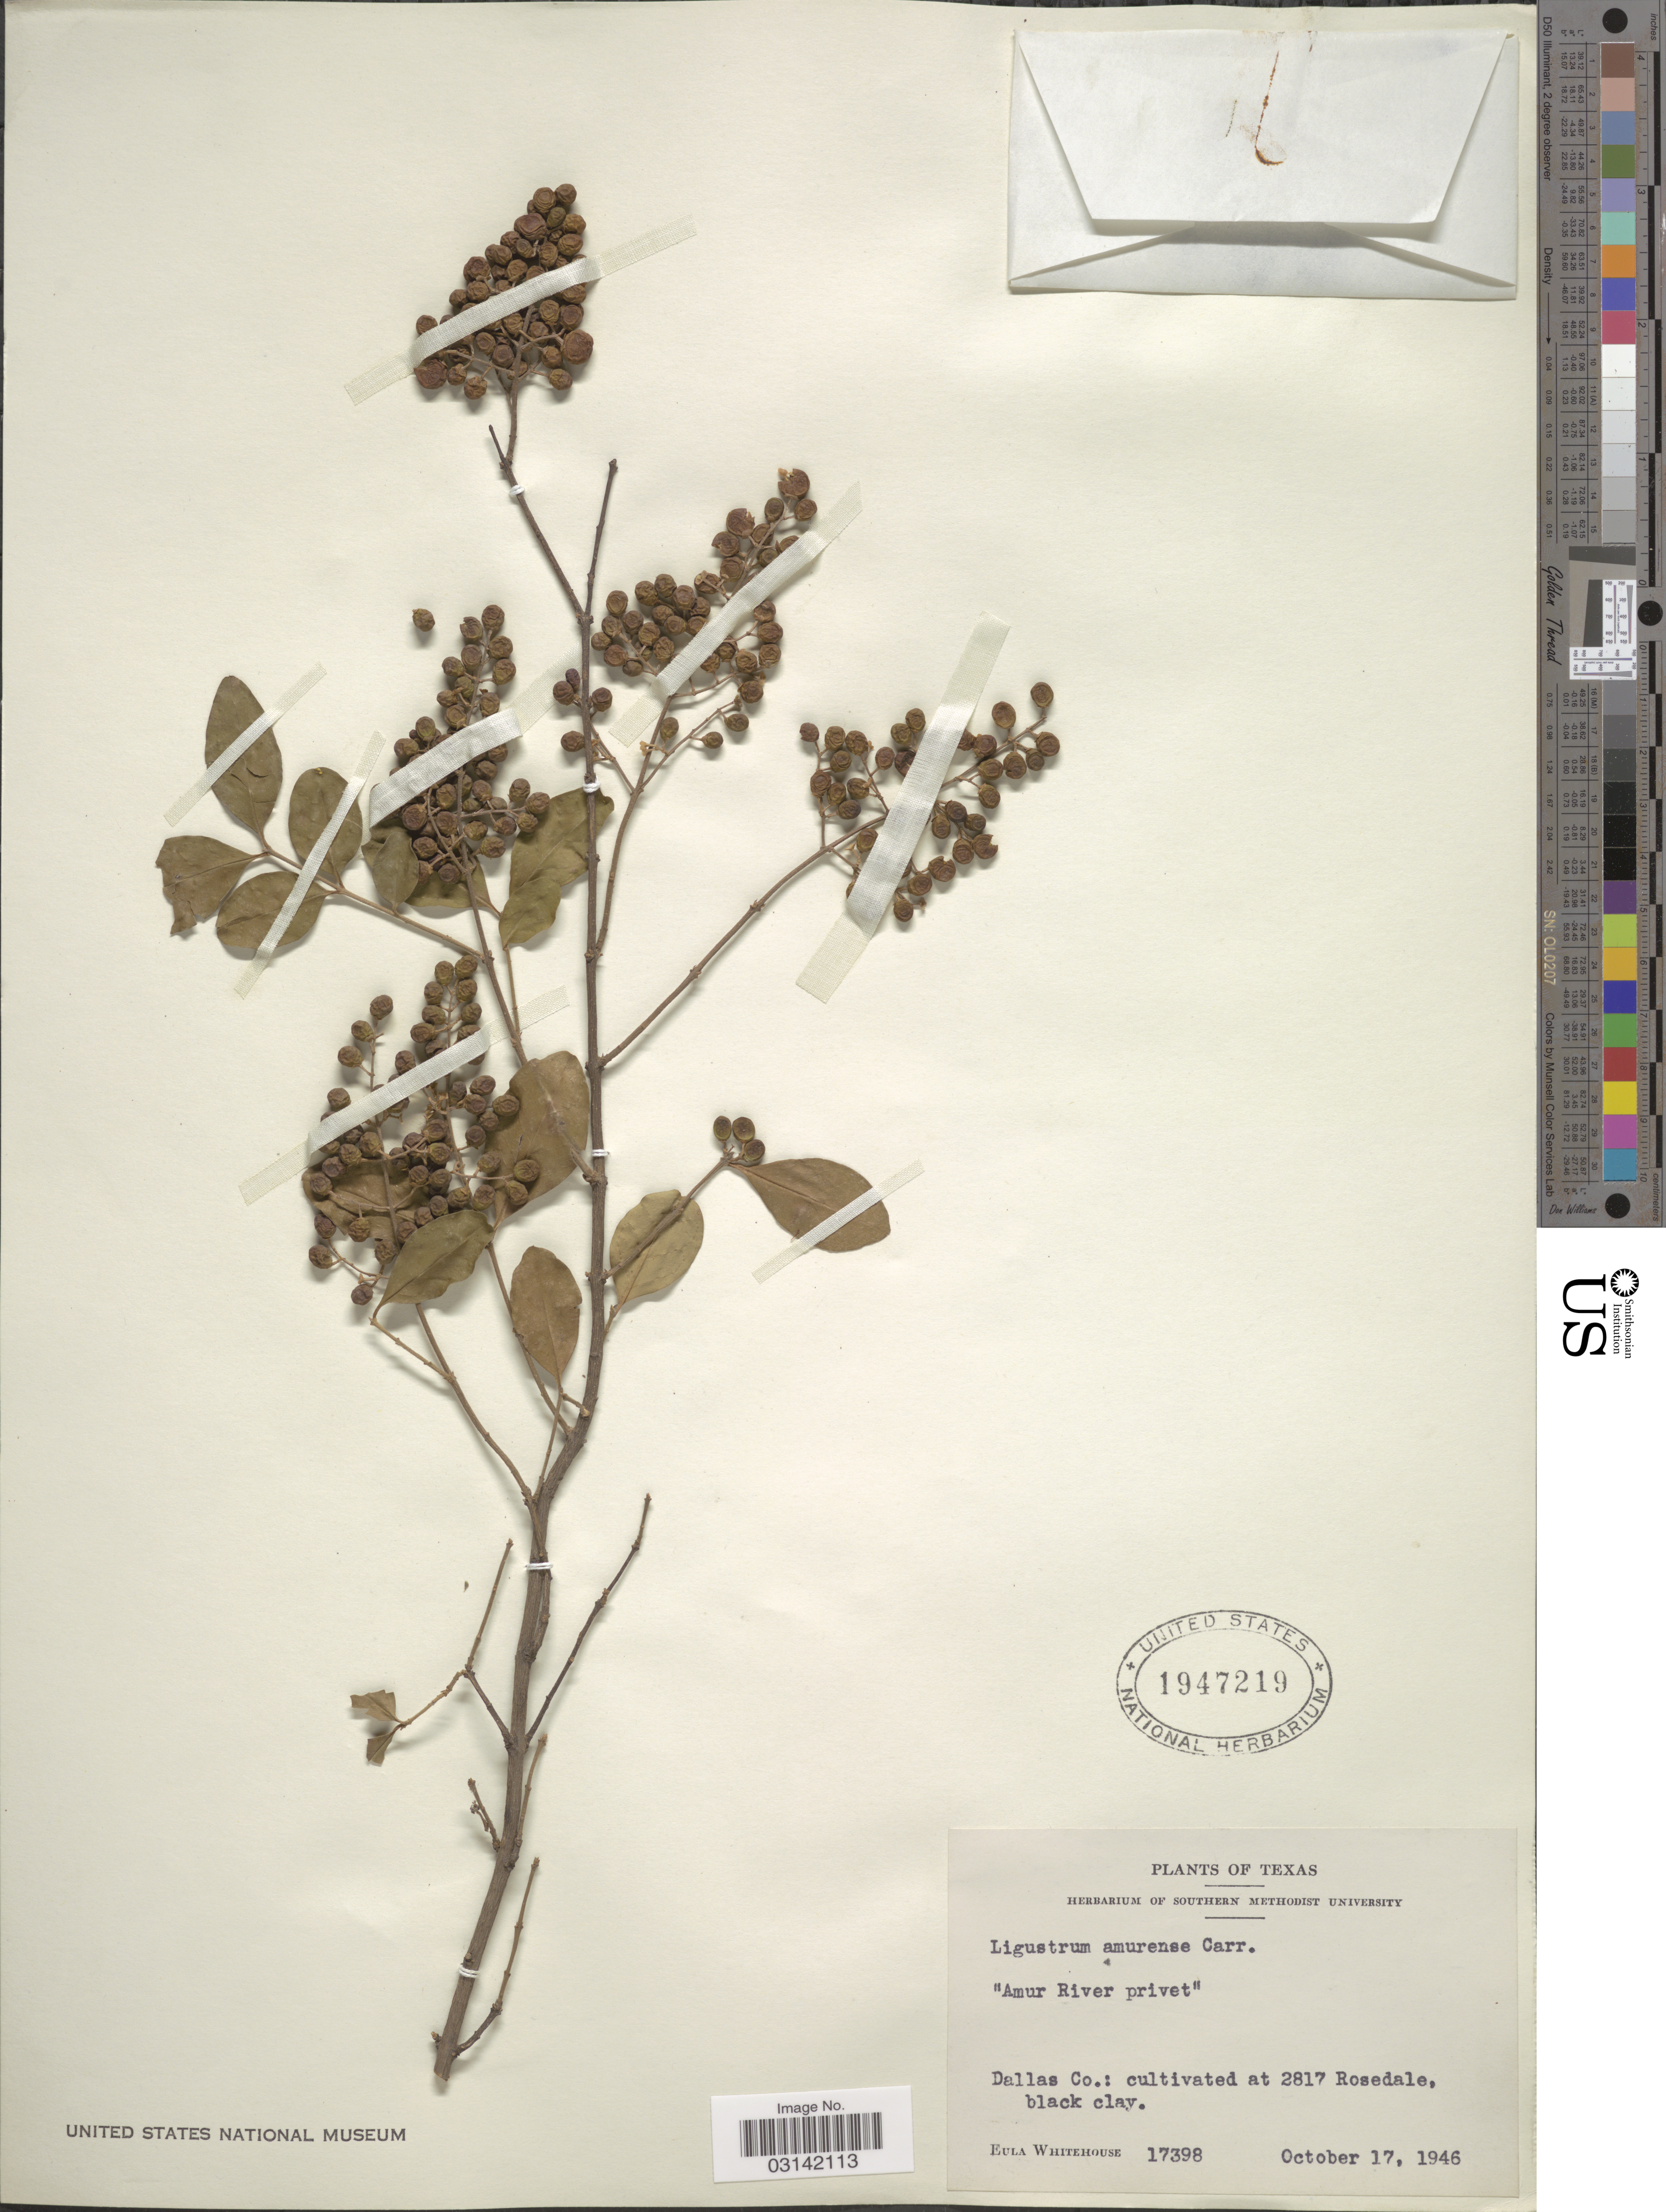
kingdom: Plantae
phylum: Tracheophyta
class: Magnoliopsida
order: Lamiales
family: Oleaceae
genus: Ligustrum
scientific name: Ligustrum amurense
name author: Carrière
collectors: E. Whitehouse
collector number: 17398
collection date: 1946-10-17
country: United States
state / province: Texas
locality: Dallas Co.: cultivated at 2817 Rosedale, black clay.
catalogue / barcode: US 1947219